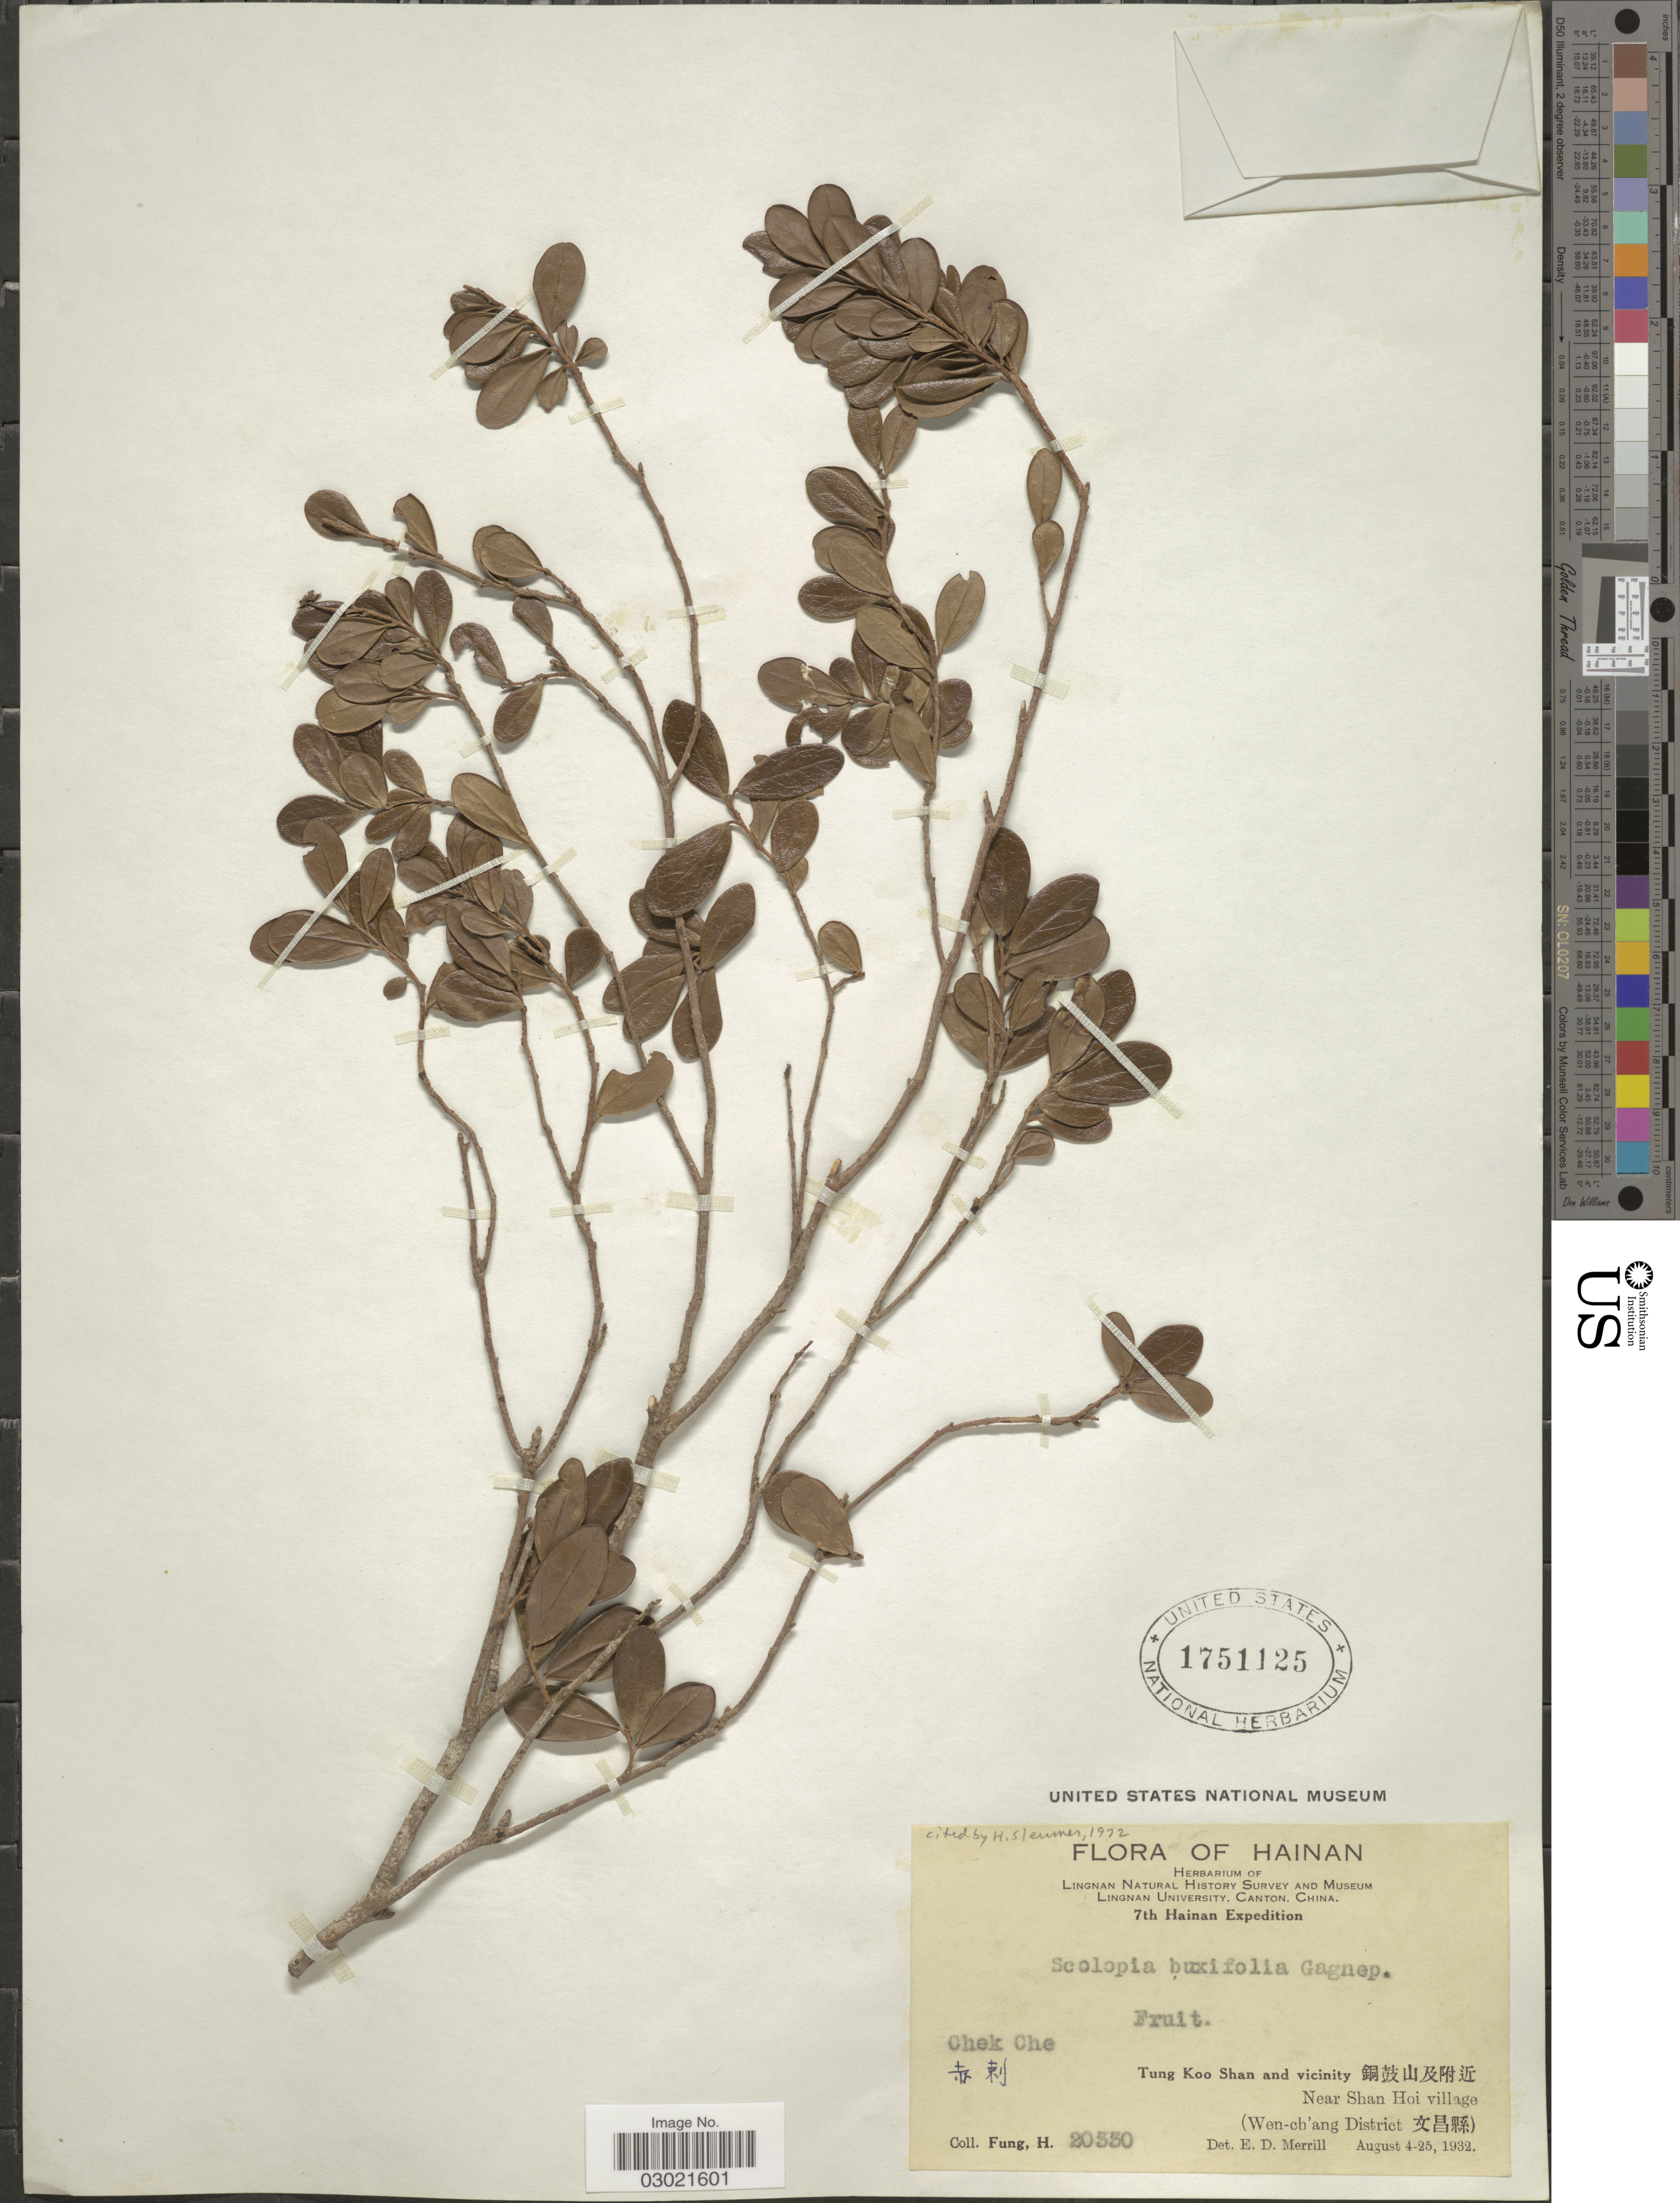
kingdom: Plantae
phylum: Tracheophyta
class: Magnoliopsida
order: Malpighiales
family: Salicaceae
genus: Scolopia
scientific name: Scolopia buxifolia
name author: Gagnep.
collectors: H. Fung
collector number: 20330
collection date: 1932-08-04/1932-08-25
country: China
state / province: Hainan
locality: Chek Che X. Tung Koo Shan and vicinity X. Near Shan Hoi village. (Wen-ch'ang District X).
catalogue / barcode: US 1751125